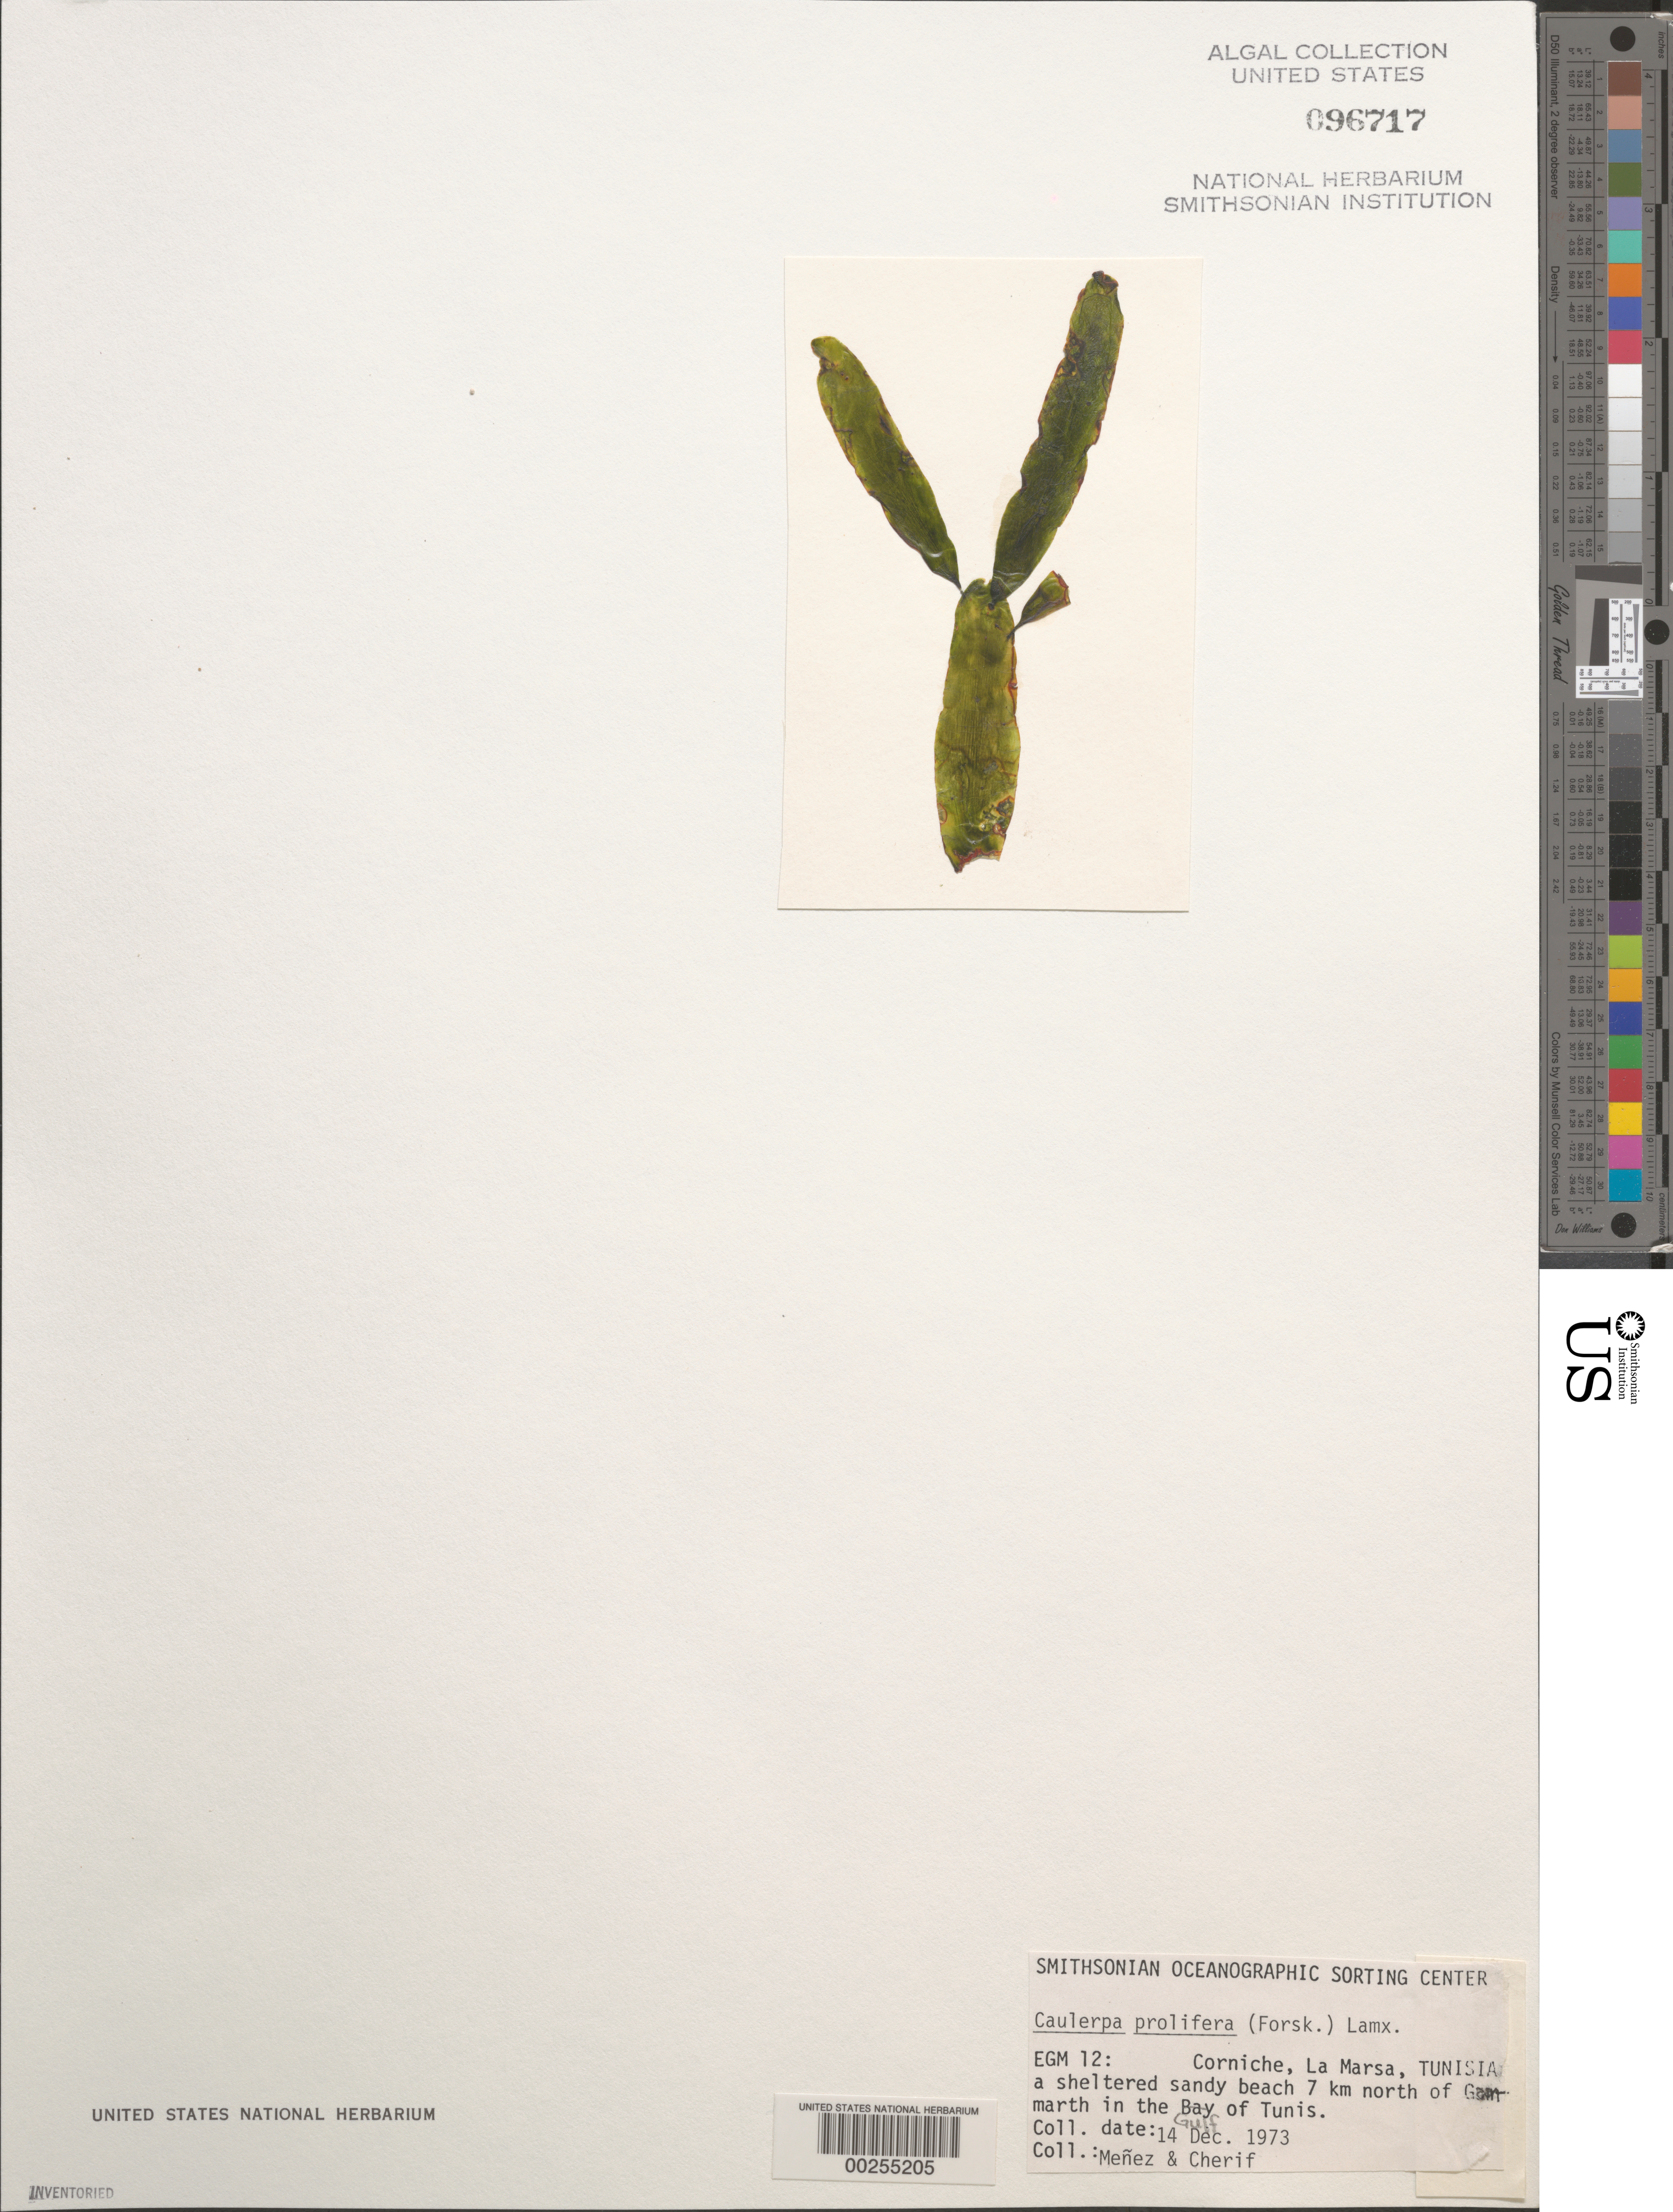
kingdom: Plantae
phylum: Chlorophyta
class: Ulvophyceae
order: Bryopsidales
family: Caulerpaceae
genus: Caulerpa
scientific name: Caulerpa prolifera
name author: (Forssk.) J.V.Lamouroux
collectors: Meñez & -. Cherif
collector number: EGM 12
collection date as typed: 14 Dec 1973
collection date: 1973-12-14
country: Tunisia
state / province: Tunis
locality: Corniche, la marsa, seven km north of gammarth, gulf of tunis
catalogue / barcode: US 96717